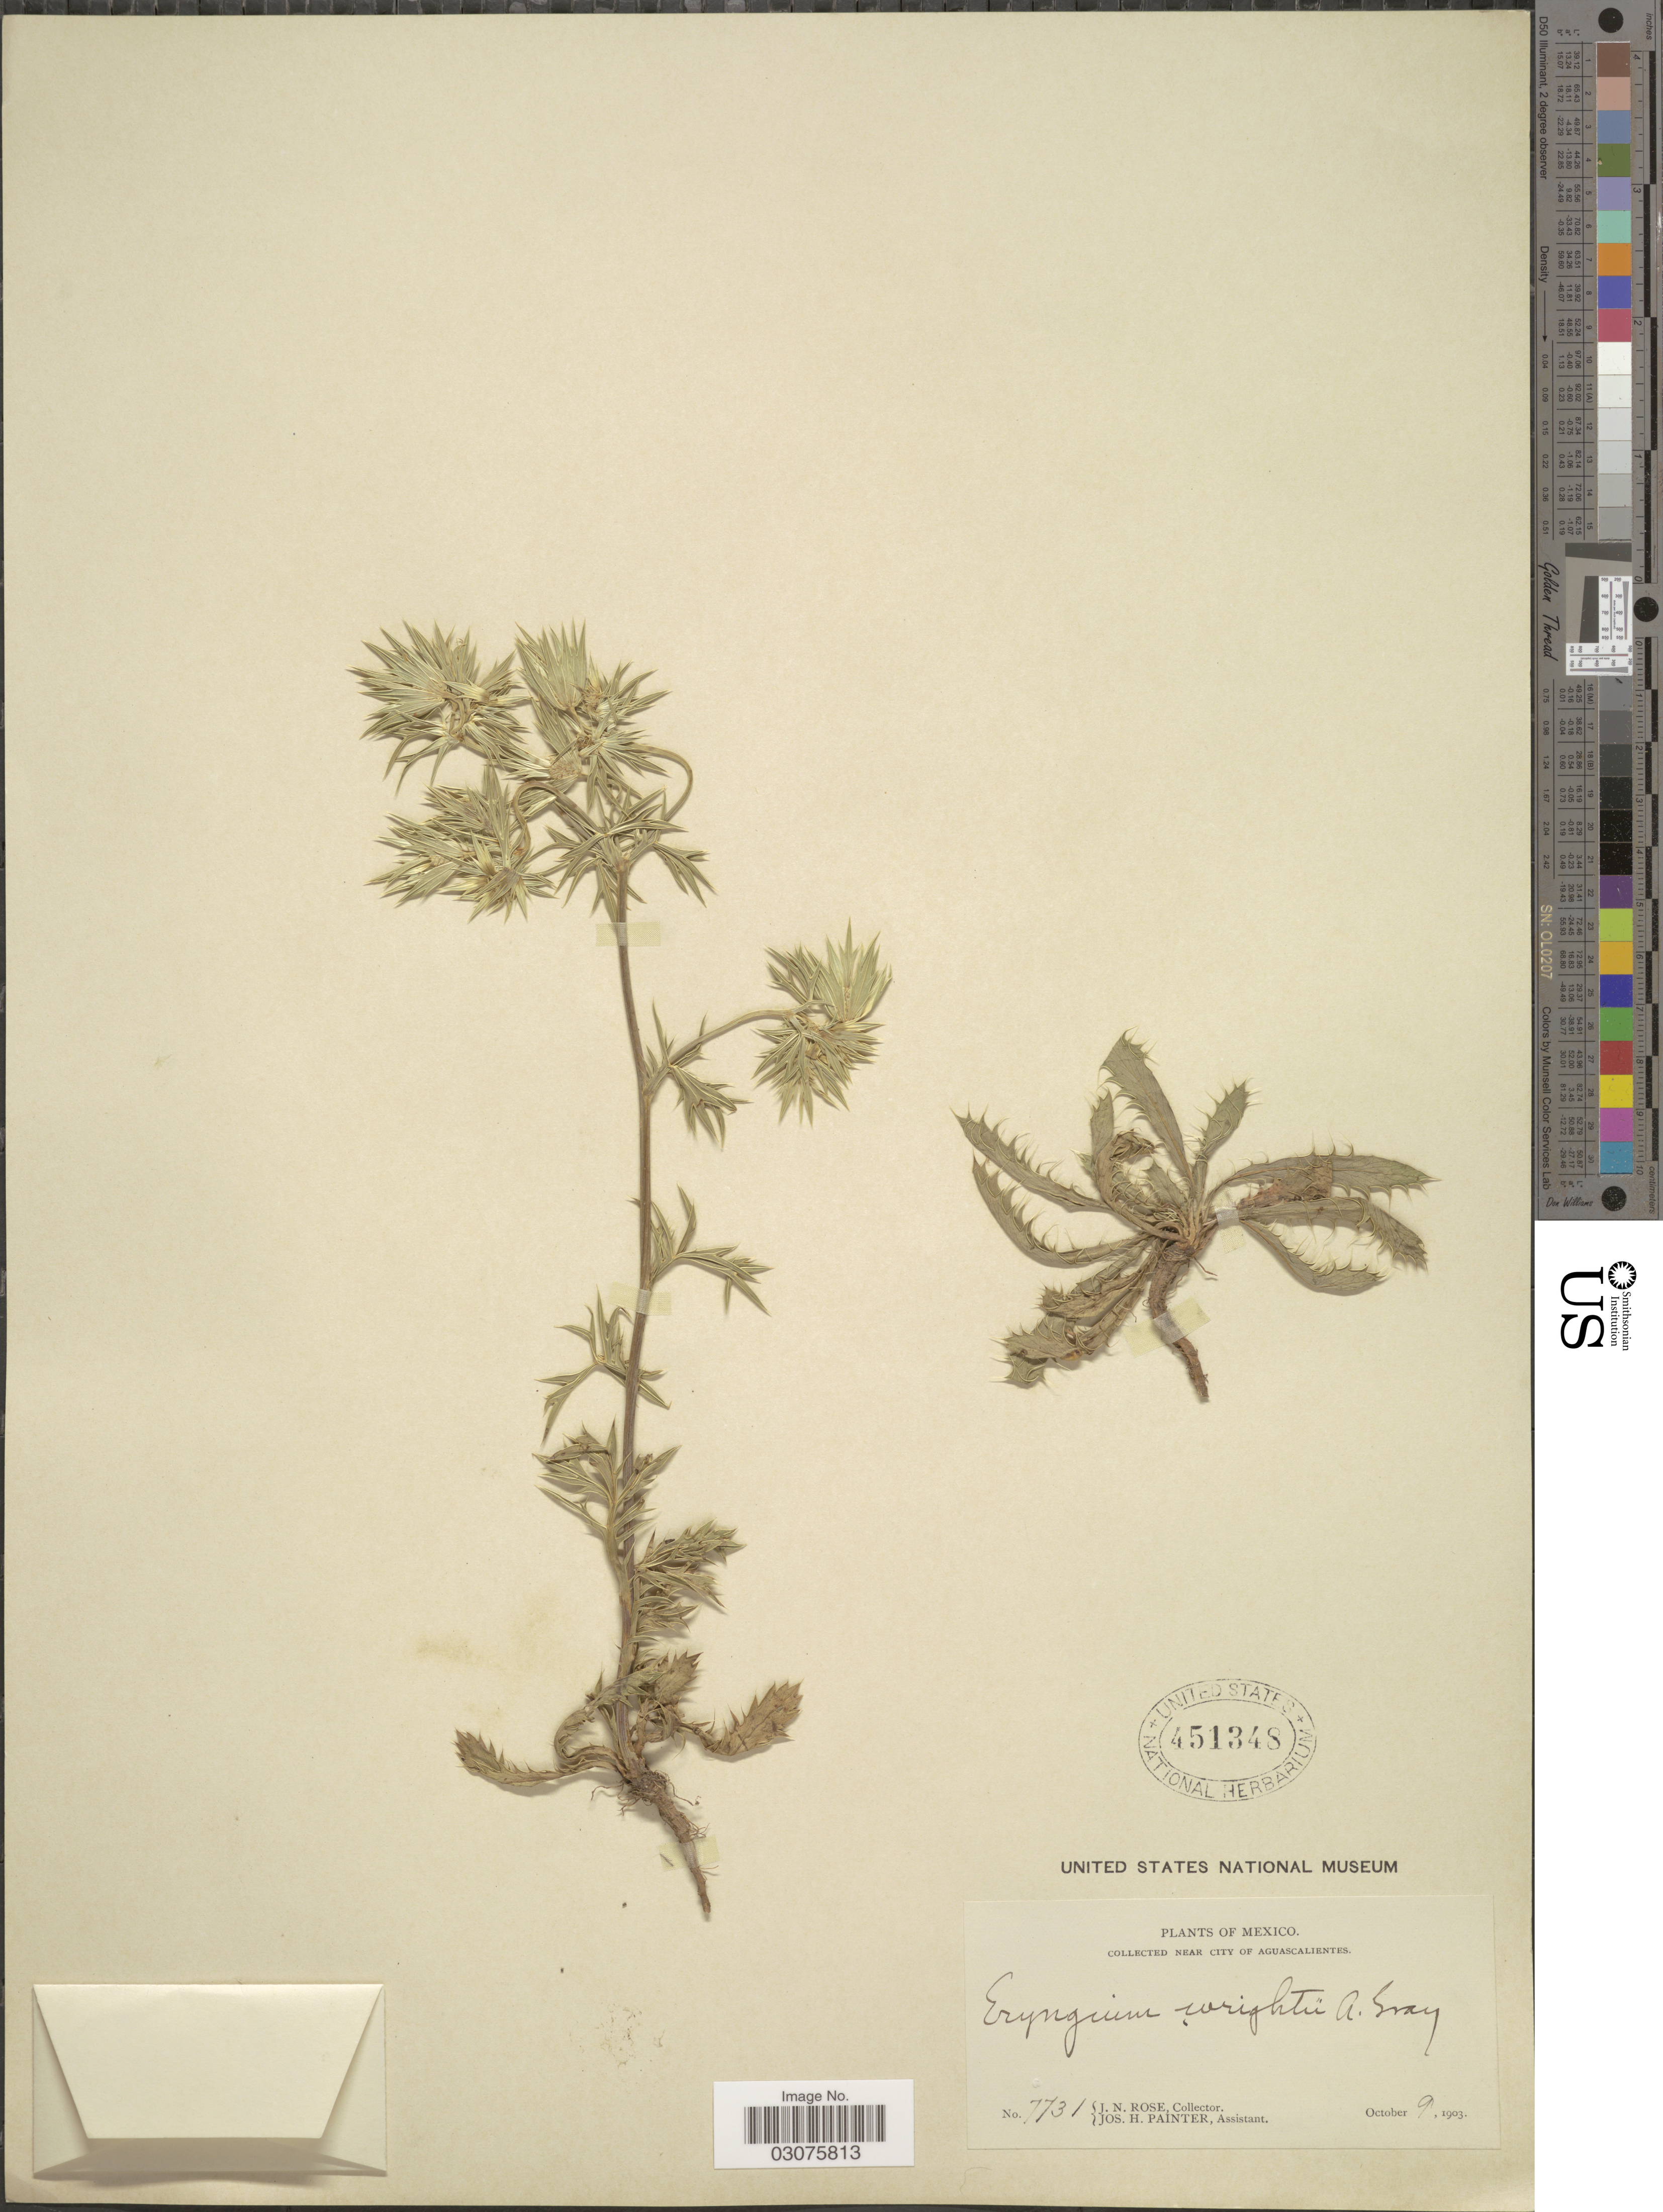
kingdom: Plantae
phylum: Tracheophyta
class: Magnoliopsida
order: Apiales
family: Apiaceae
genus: Eryngium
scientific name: Eryngium heterophyllum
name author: Engelm.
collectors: J. N. Rose & J. H. Painter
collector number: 7731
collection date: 1903-10-09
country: Mexico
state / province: Aguascalientes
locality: Collected near City of Aguascalientes.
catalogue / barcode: US 451348